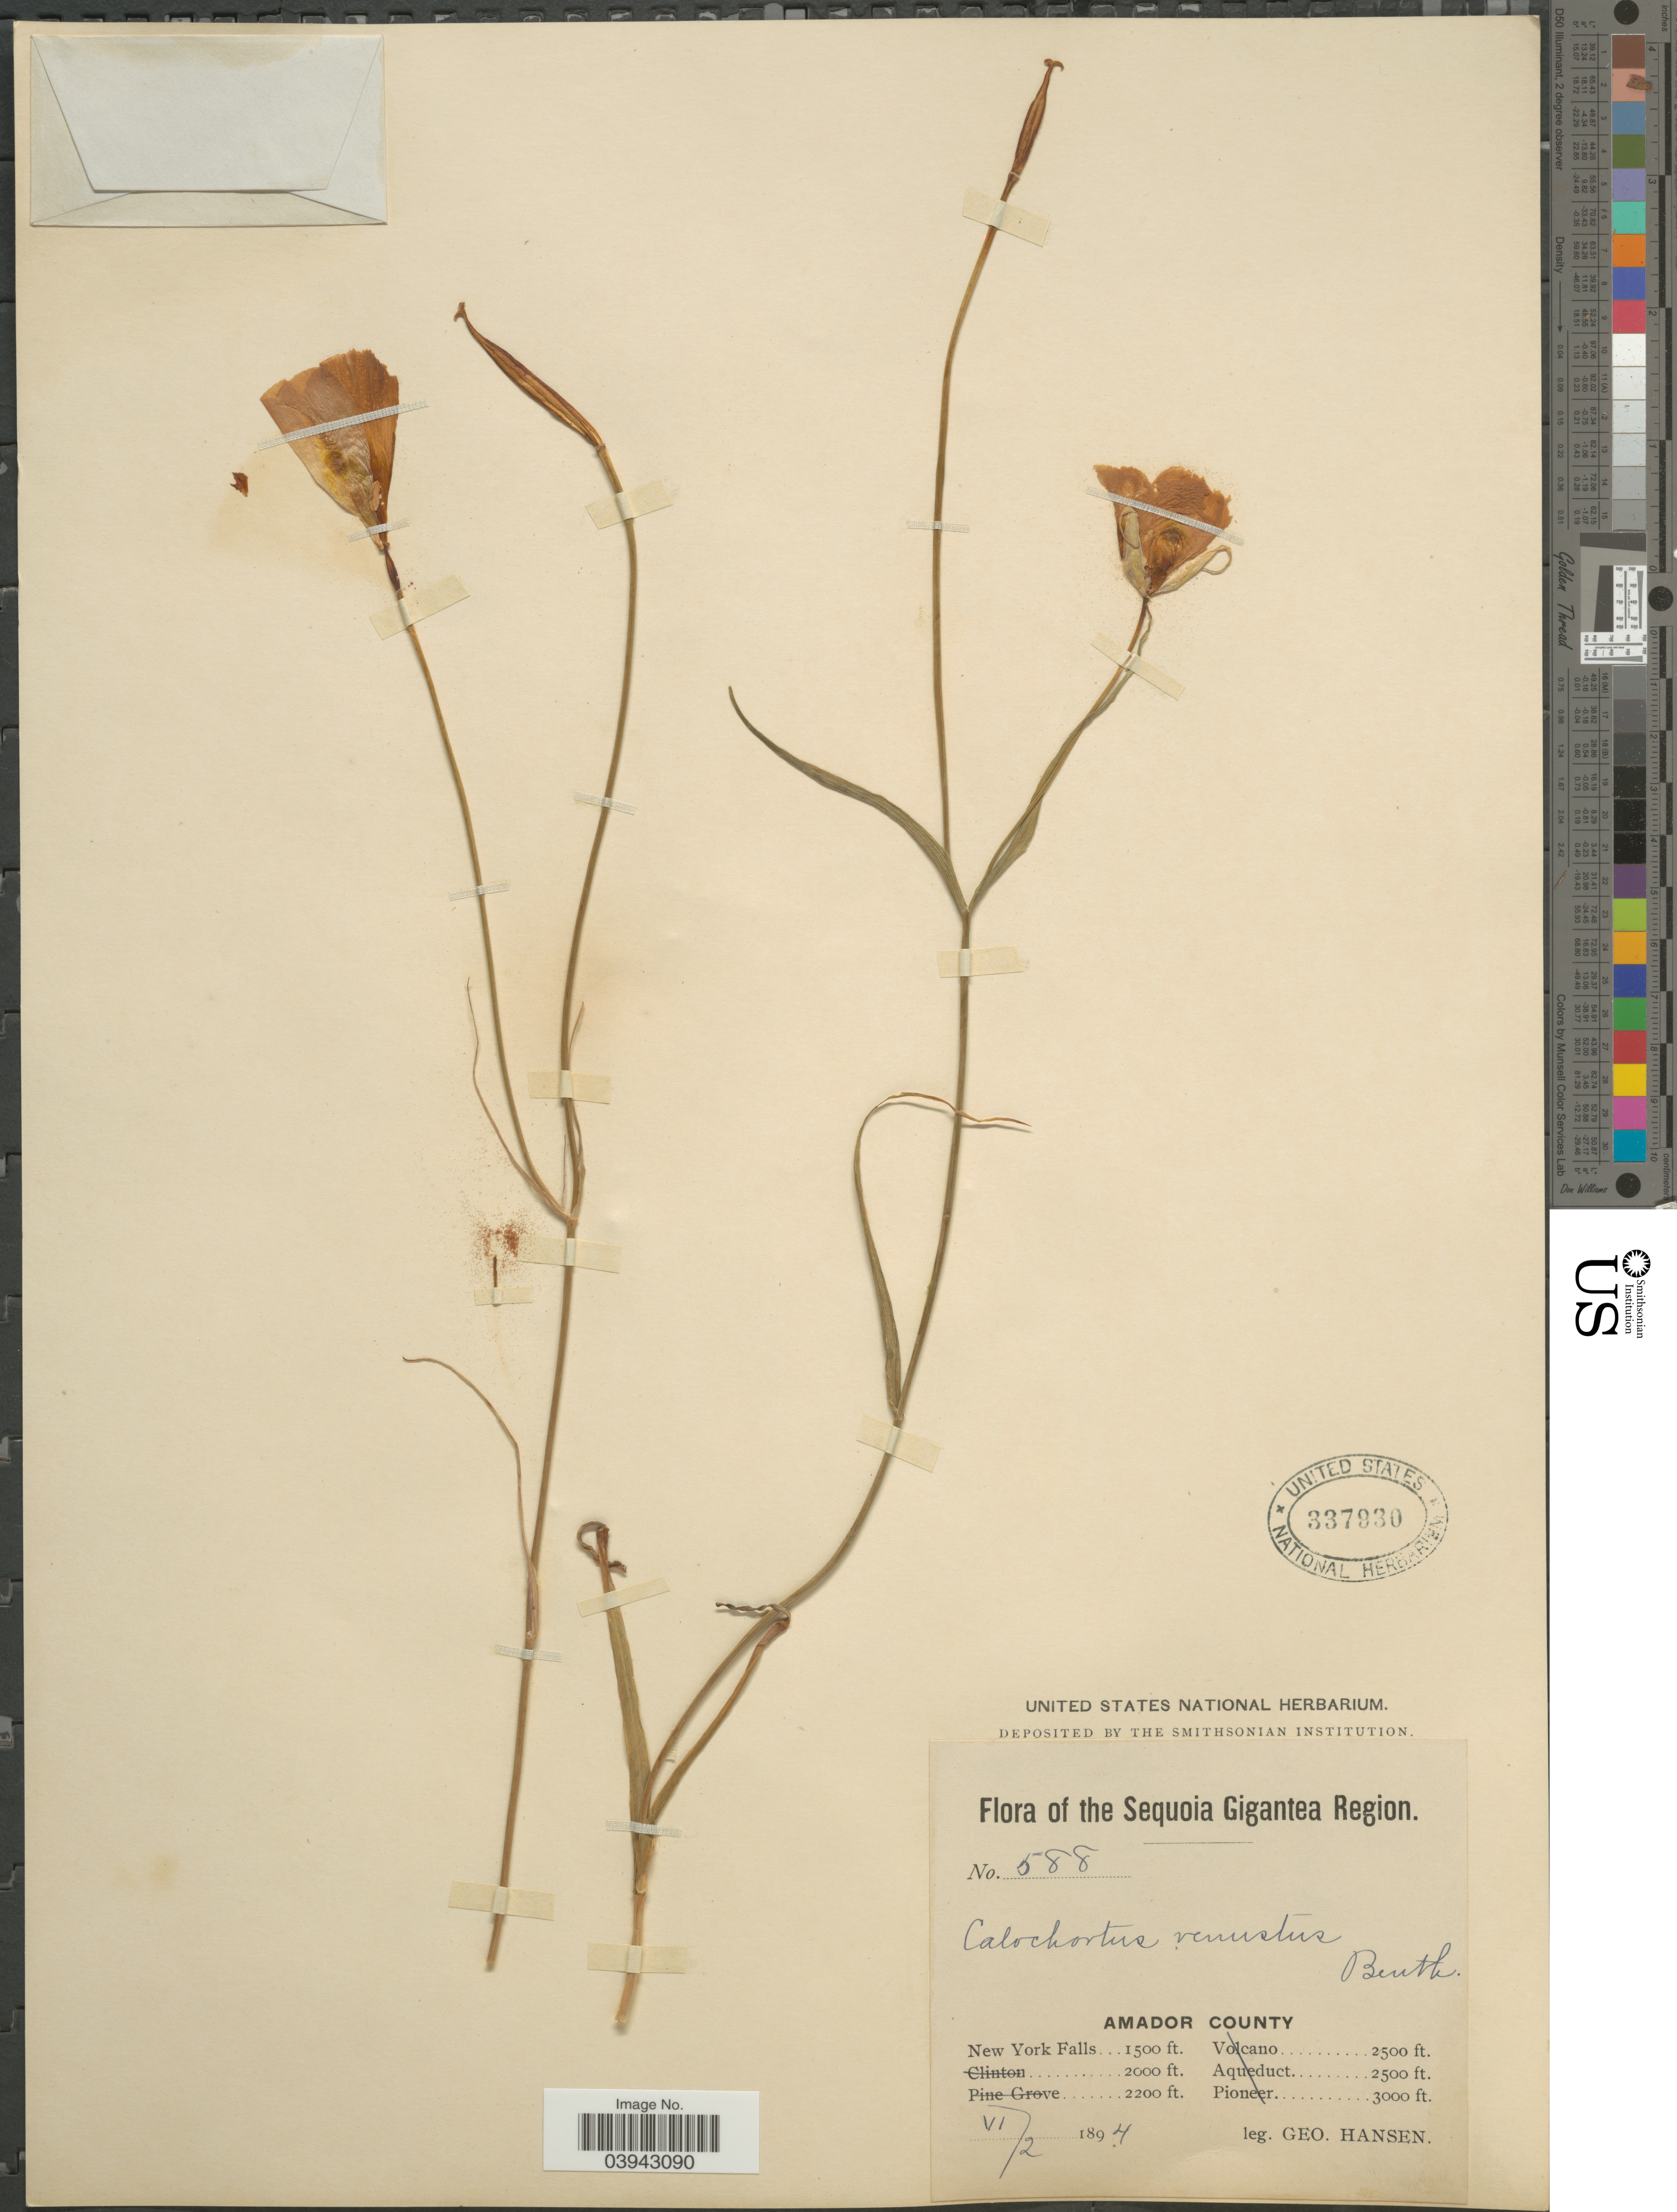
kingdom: Plantae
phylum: Tracheophyta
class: Liliopsida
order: Liliales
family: Liliaceae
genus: Calochortus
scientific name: Calochortus venustus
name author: Douglas ex Benth.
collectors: G. Hansen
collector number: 588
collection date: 1894-06-02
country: United States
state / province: California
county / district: Amador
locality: Sequoia Gigantea Region. Amador County. New York Falls.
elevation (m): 457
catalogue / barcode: US 337930